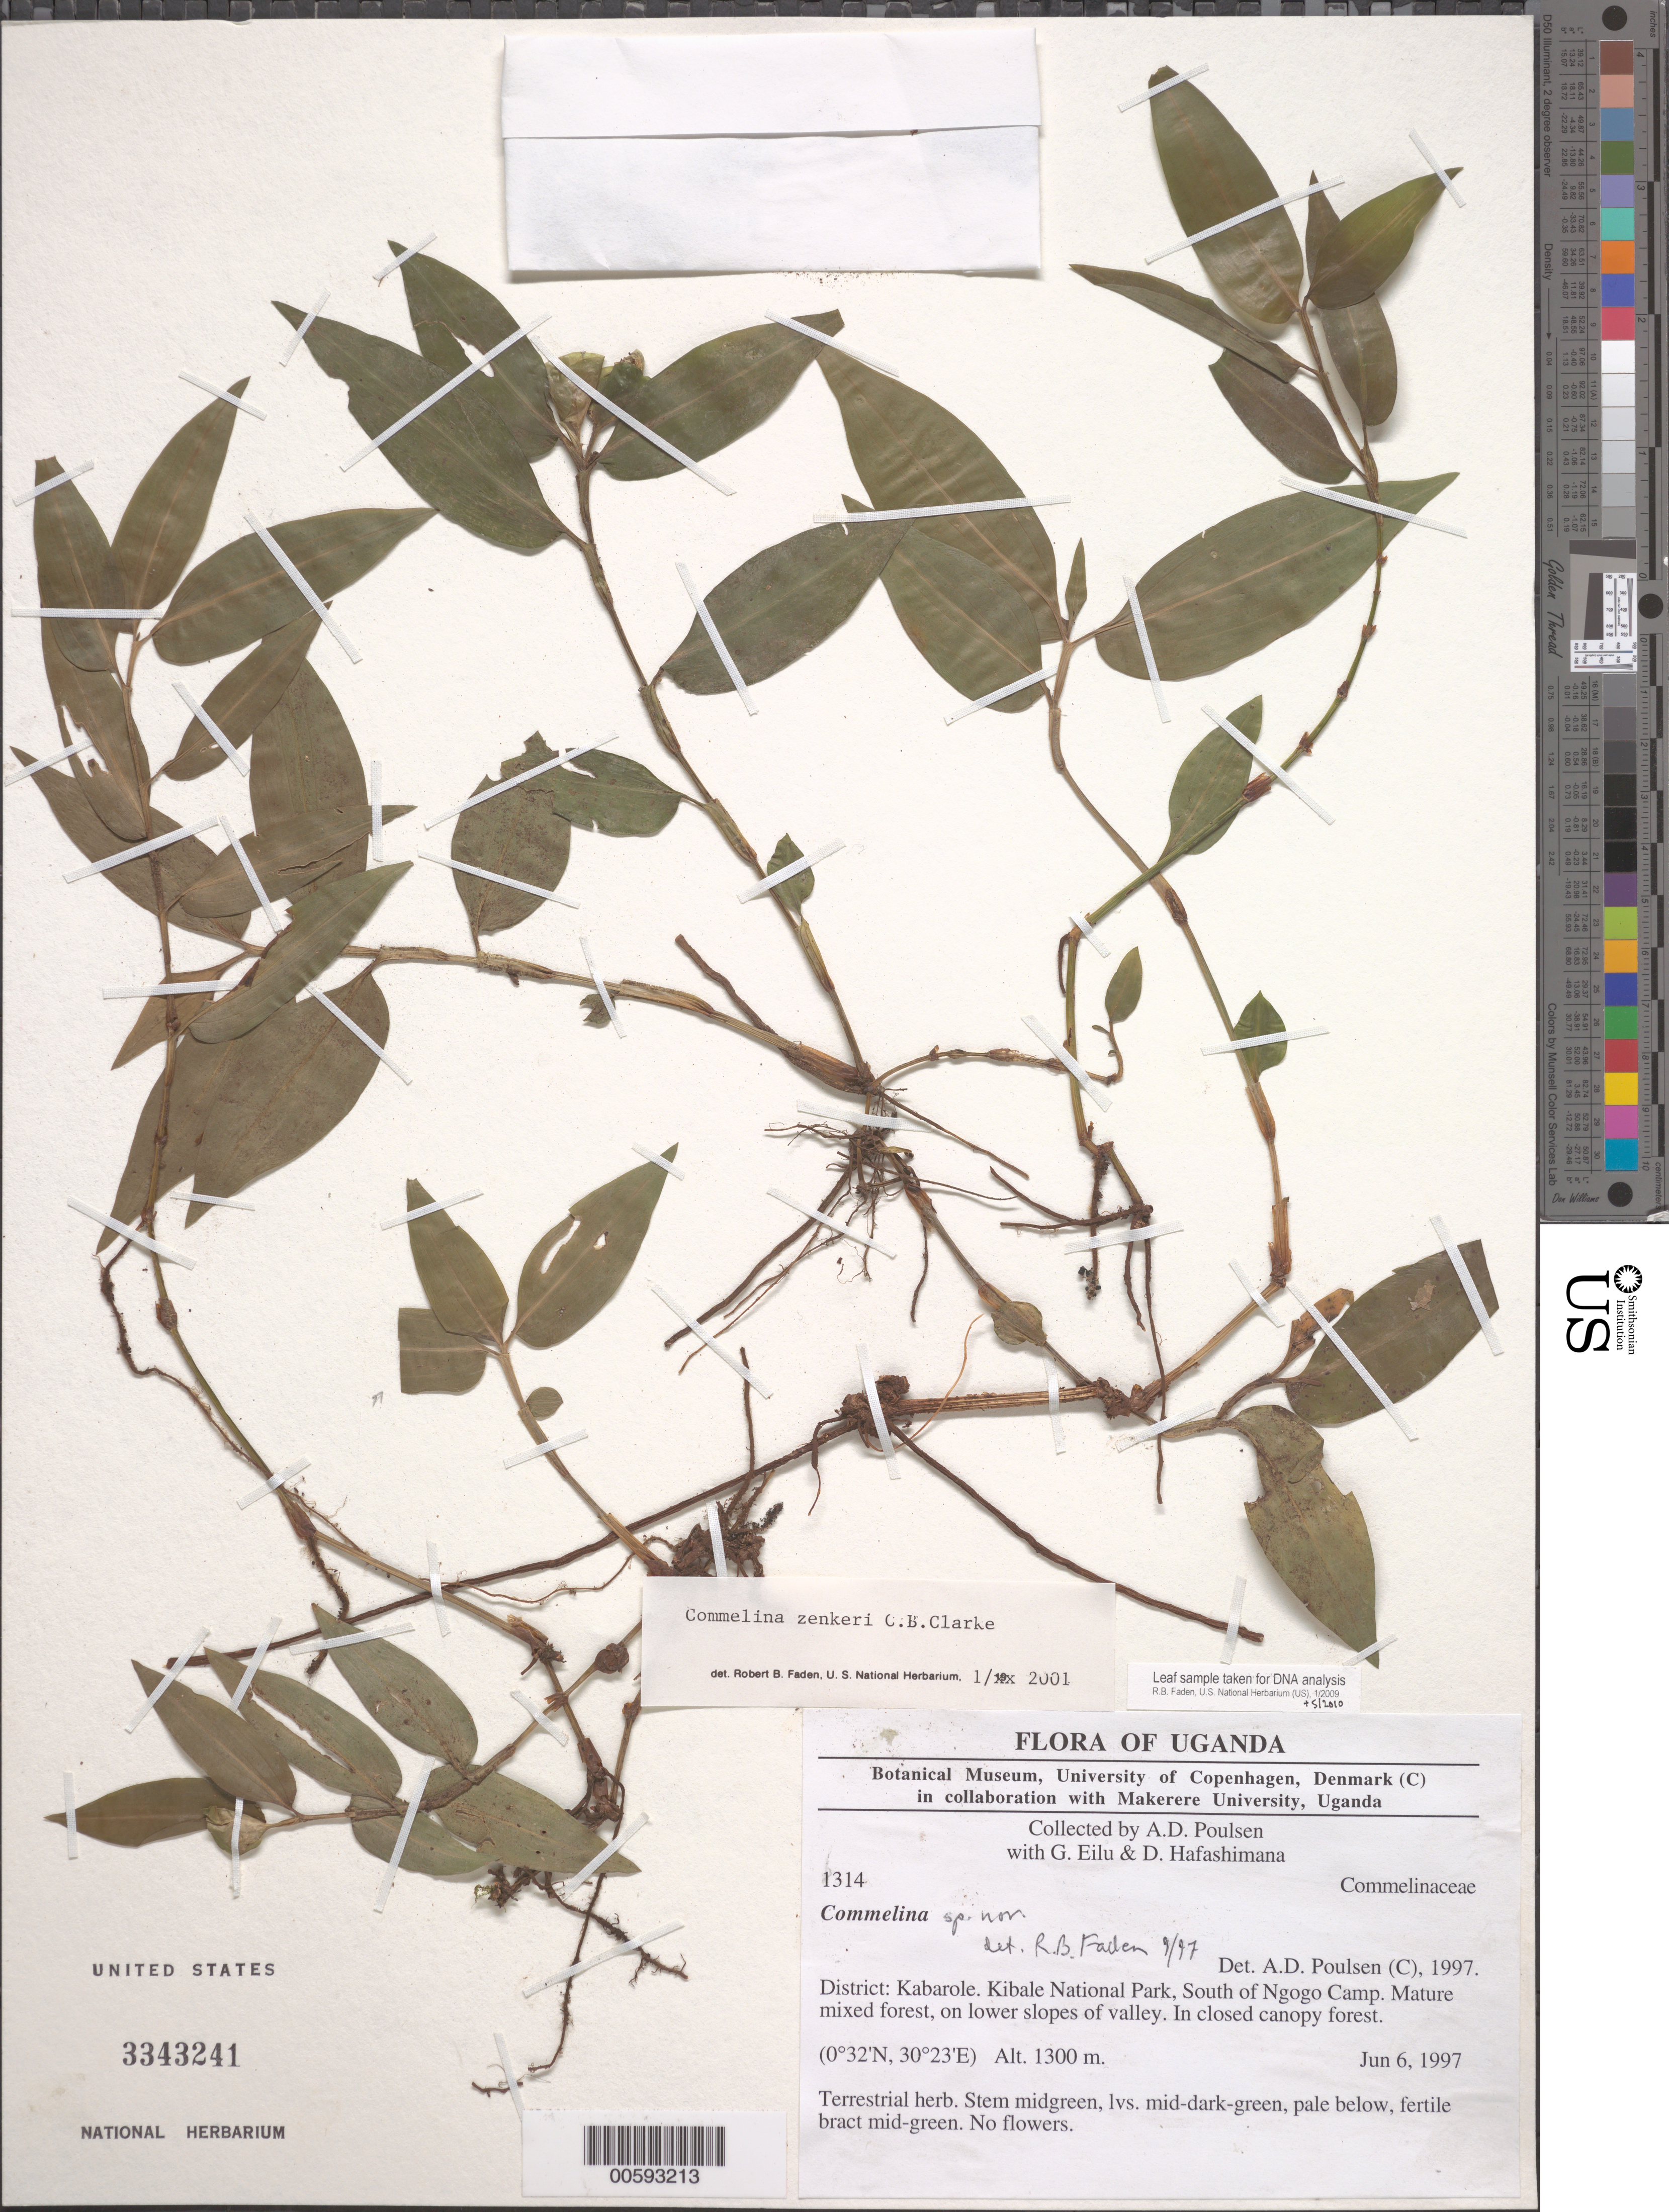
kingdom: Plantae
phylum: Tracheophyta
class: Liliopsida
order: Commelinales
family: Commelinaceae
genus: Commelina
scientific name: Commelina zenkeri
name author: C.B. Clarke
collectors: A. Poulsen, G. Eilu & D. Hafashimana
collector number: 1314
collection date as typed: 05 Jun 1997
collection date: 1997-06-05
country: Uganda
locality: Kabarole, kibale national park, s of ngogo camp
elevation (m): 1300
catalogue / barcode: US 3343241